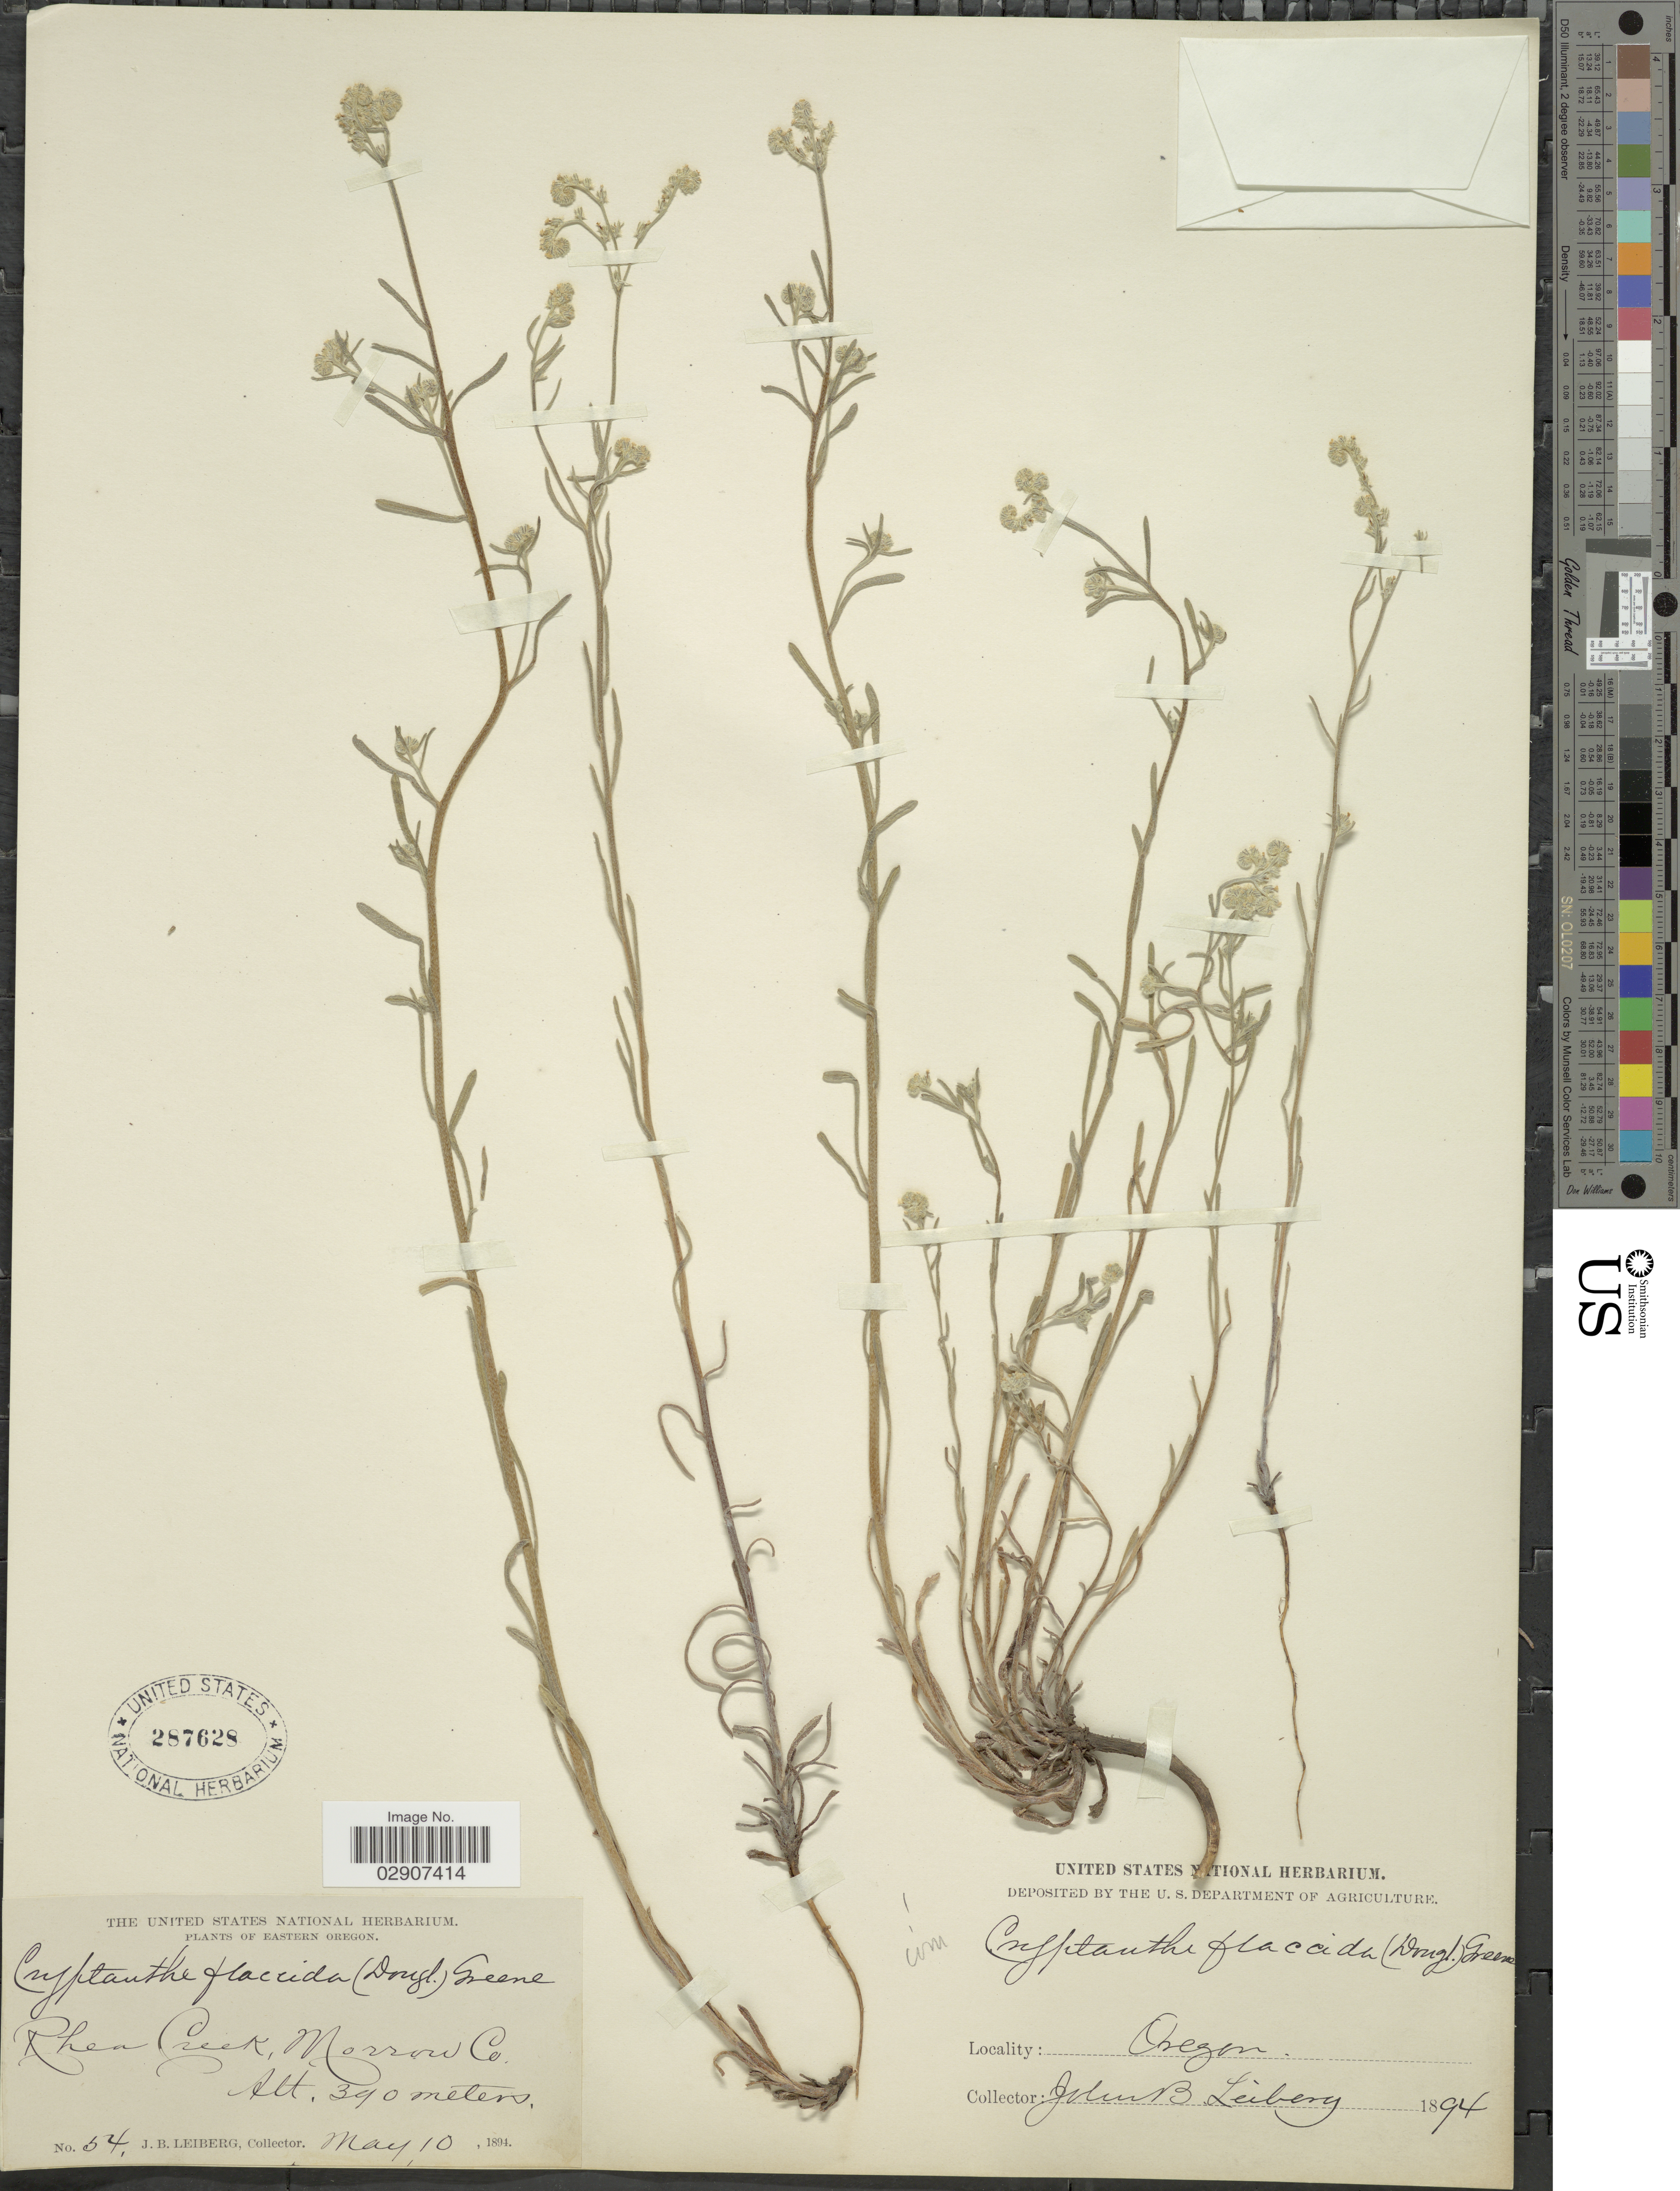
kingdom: Plantae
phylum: Tracheophyta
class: Magnoliopsida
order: Boraginales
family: Boraginaceae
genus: Cryptantha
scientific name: Cryptantha flaccida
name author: (Douglas ex Lehm.) Greene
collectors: J. B. Leiberg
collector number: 54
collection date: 1894-05-10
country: United States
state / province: Oregon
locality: Rhea Creek, Morron Co. Eastern Oregon.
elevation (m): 390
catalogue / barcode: US 287628